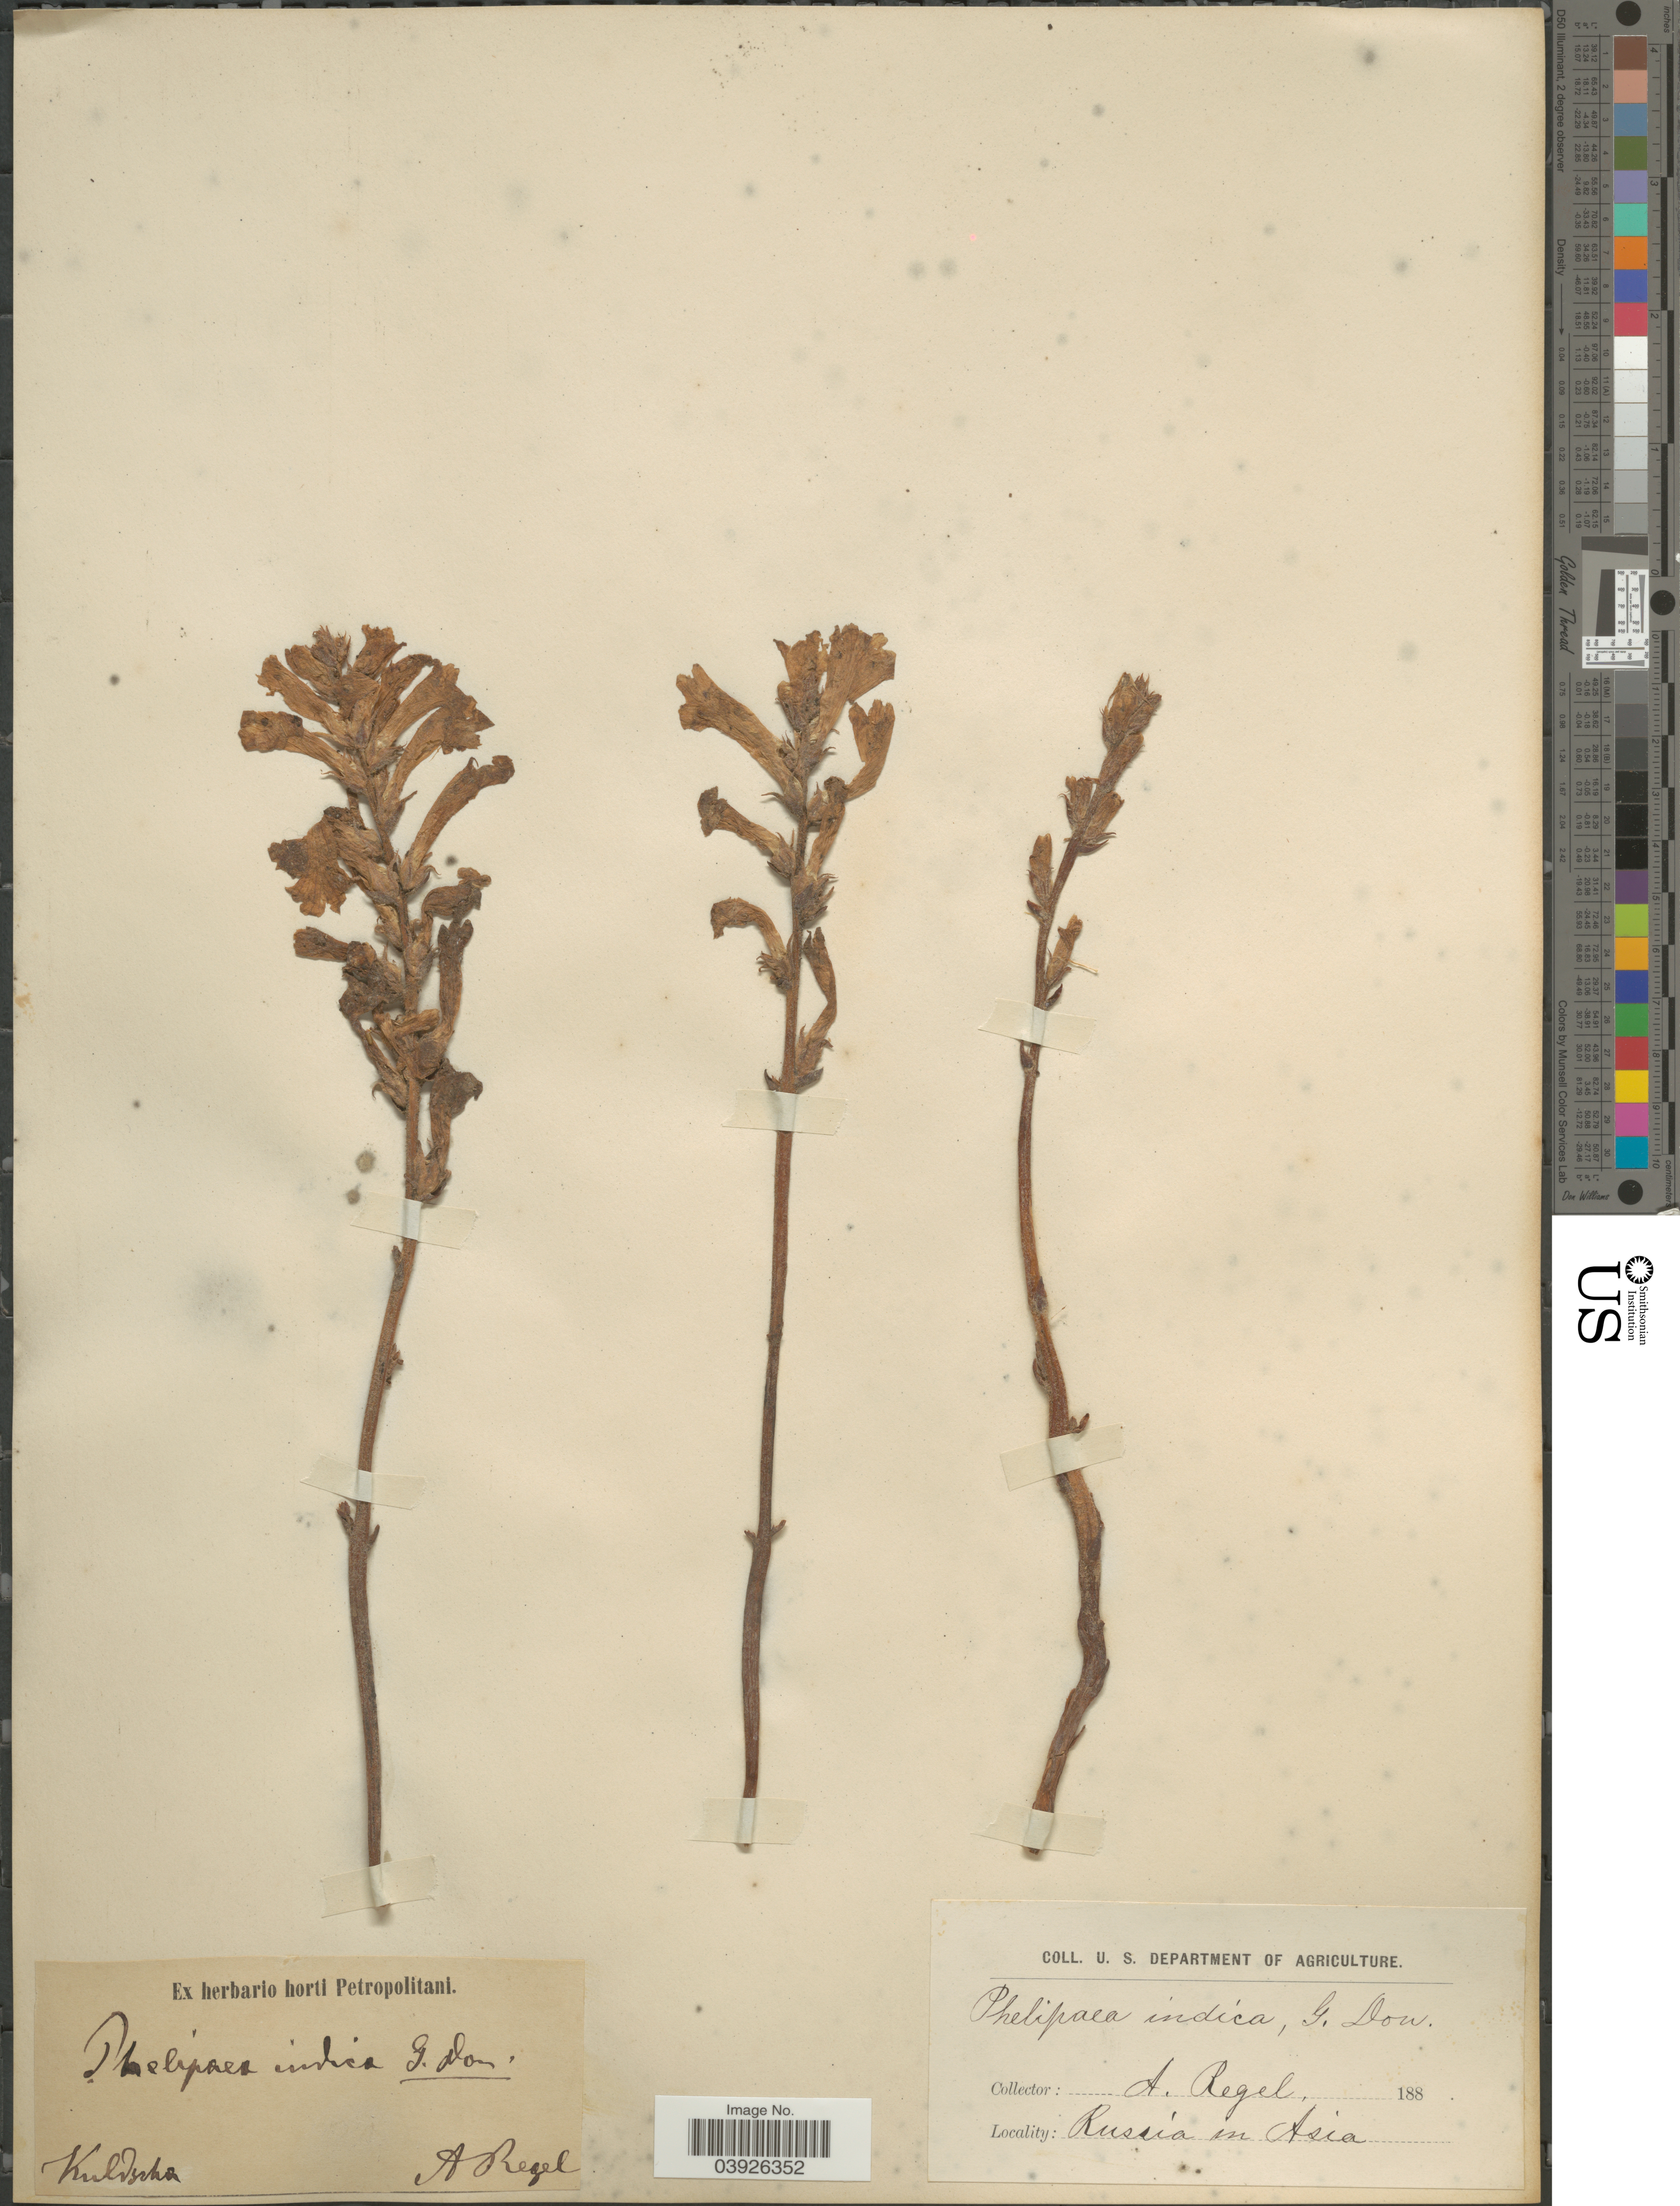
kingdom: Plantae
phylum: Tracheophyta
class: Magnoliopsida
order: Lamiales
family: Orobanchaceae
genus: Phelypaea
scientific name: Phelypaea indica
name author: (L.) Spreng. ex Steud.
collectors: A. Regel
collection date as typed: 188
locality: Kuldscha. Russia in Asia.